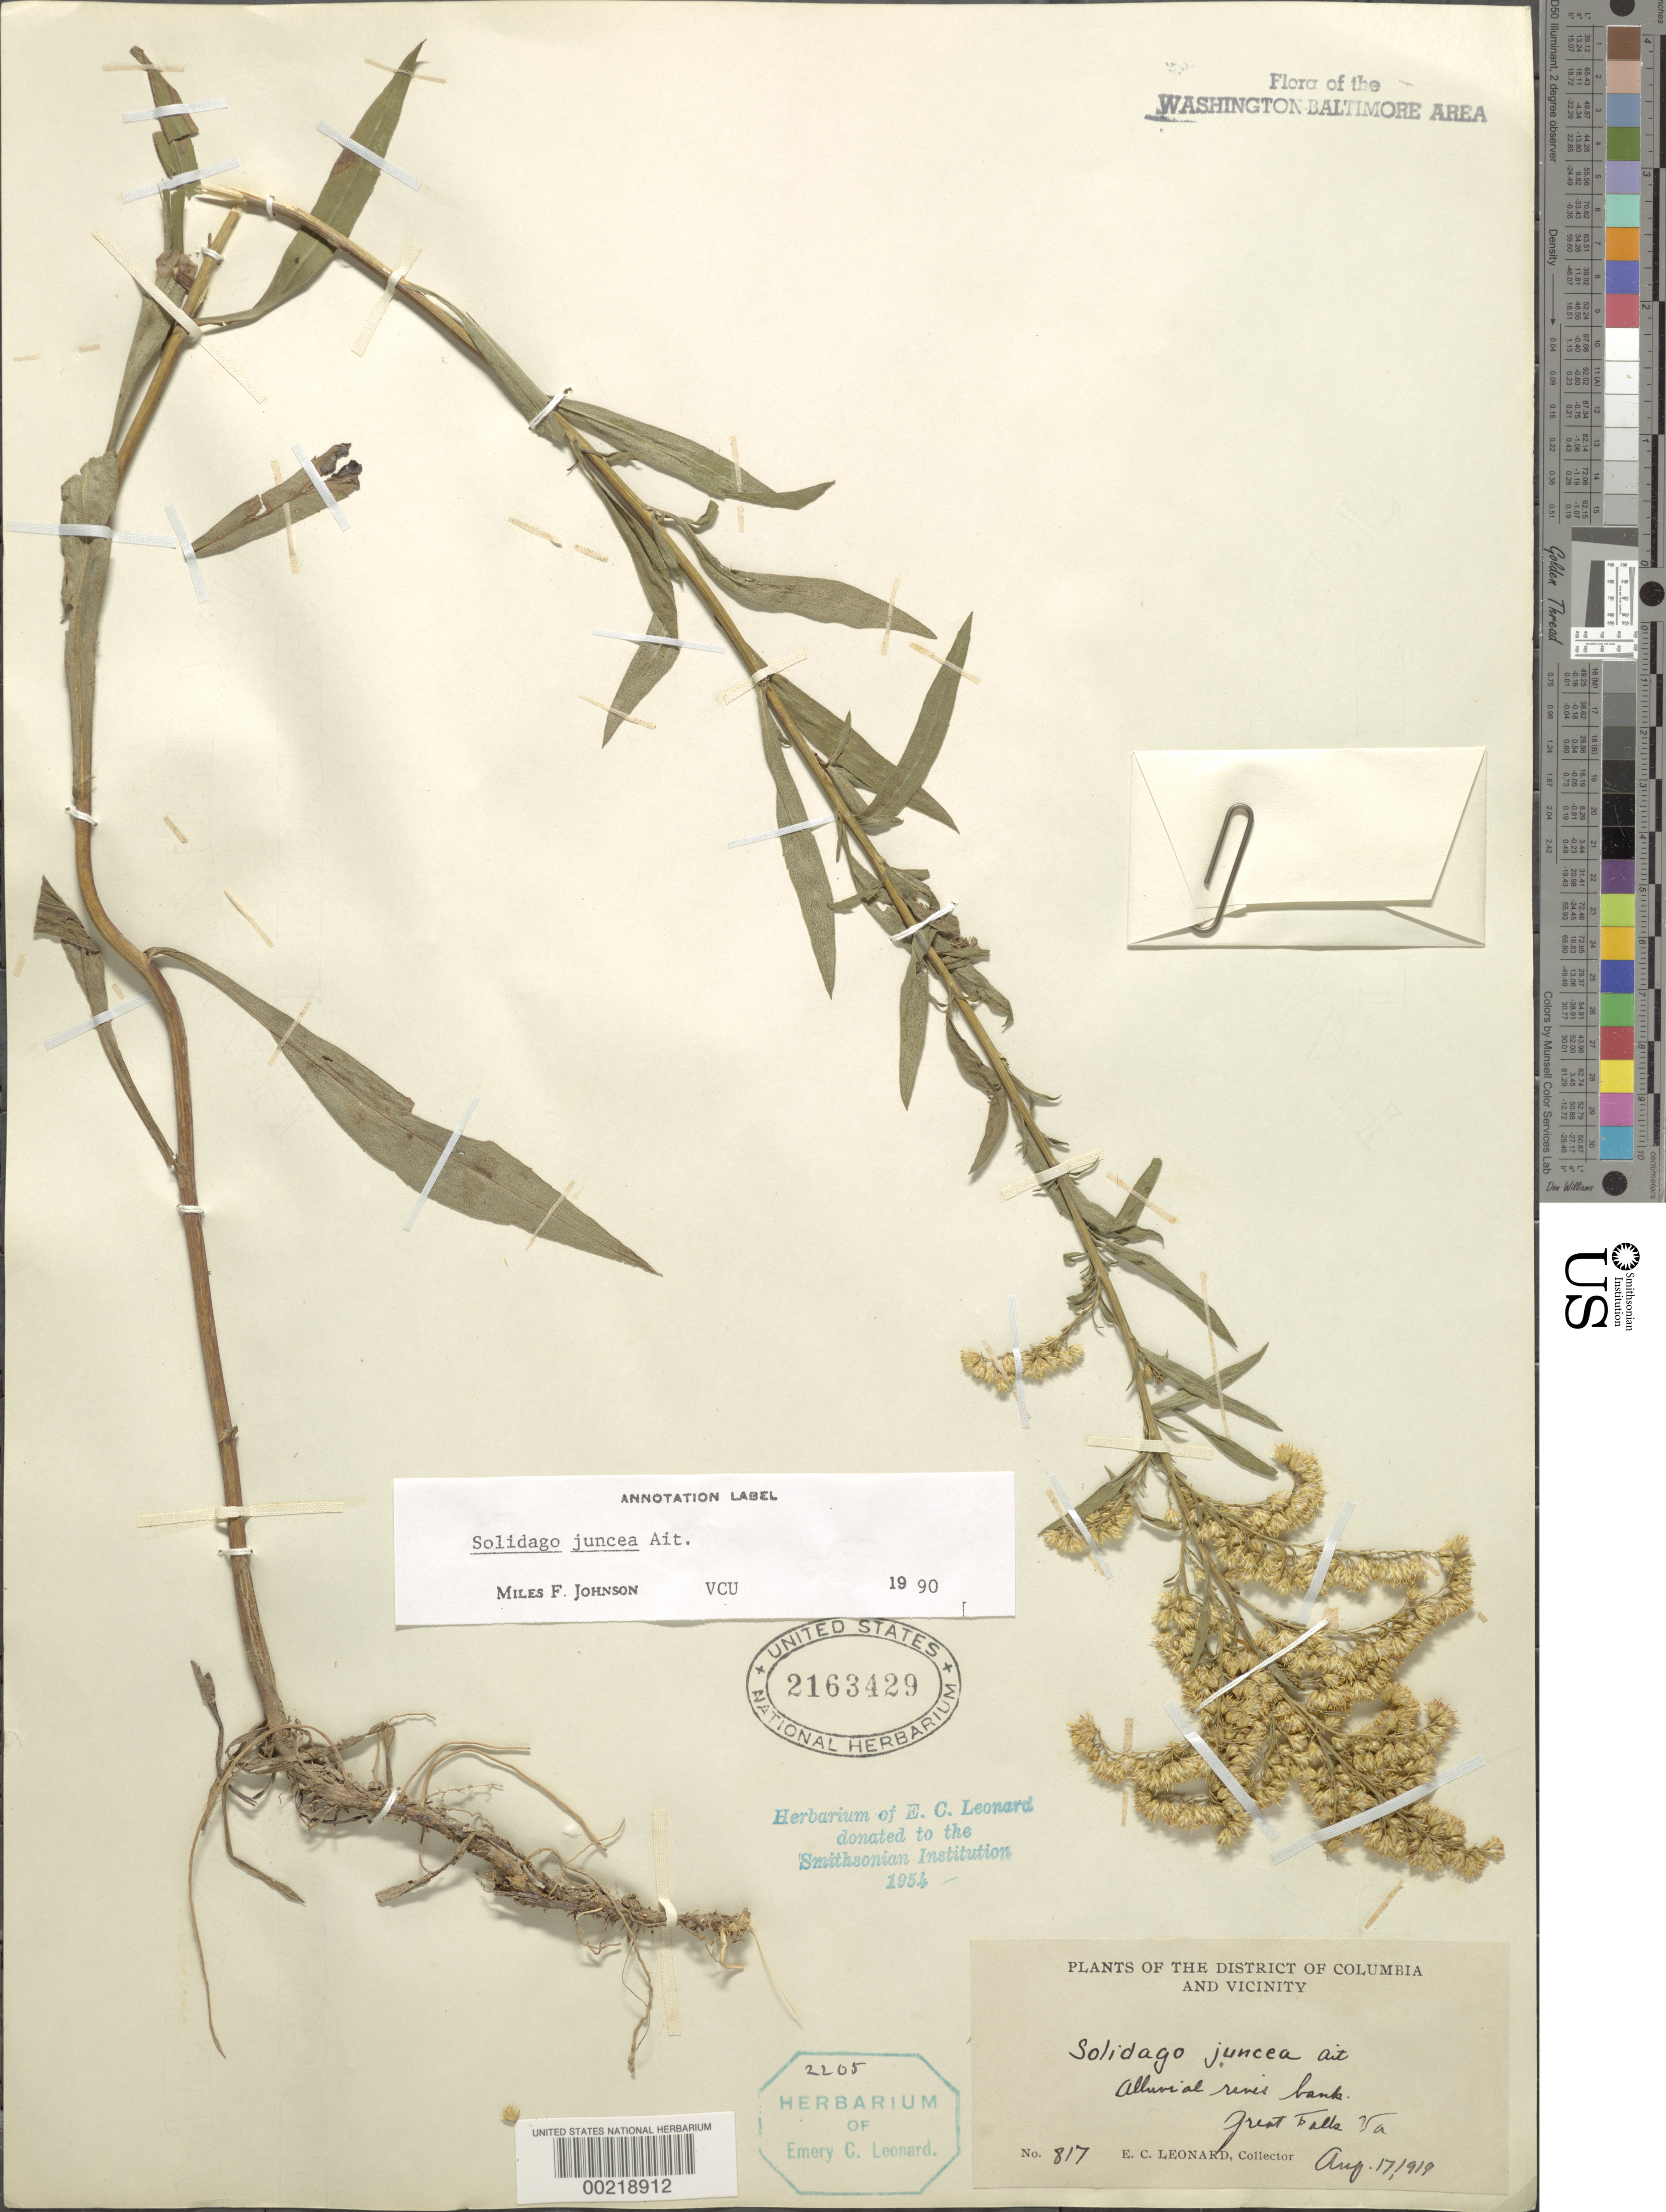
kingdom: Plantae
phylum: Tracheophyta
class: Magnoliopsida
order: Asterales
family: Asteraceae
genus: Solidago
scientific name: Solidago juncea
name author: Aiton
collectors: E. C. Leonard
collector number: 817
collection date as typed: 17 Aug 1919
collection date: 1919-08-17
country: United States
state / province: Virginia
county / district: Fairfax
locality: Great Falls C. & O. Canal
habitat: Alluvial river bank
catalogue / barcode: US 2163429